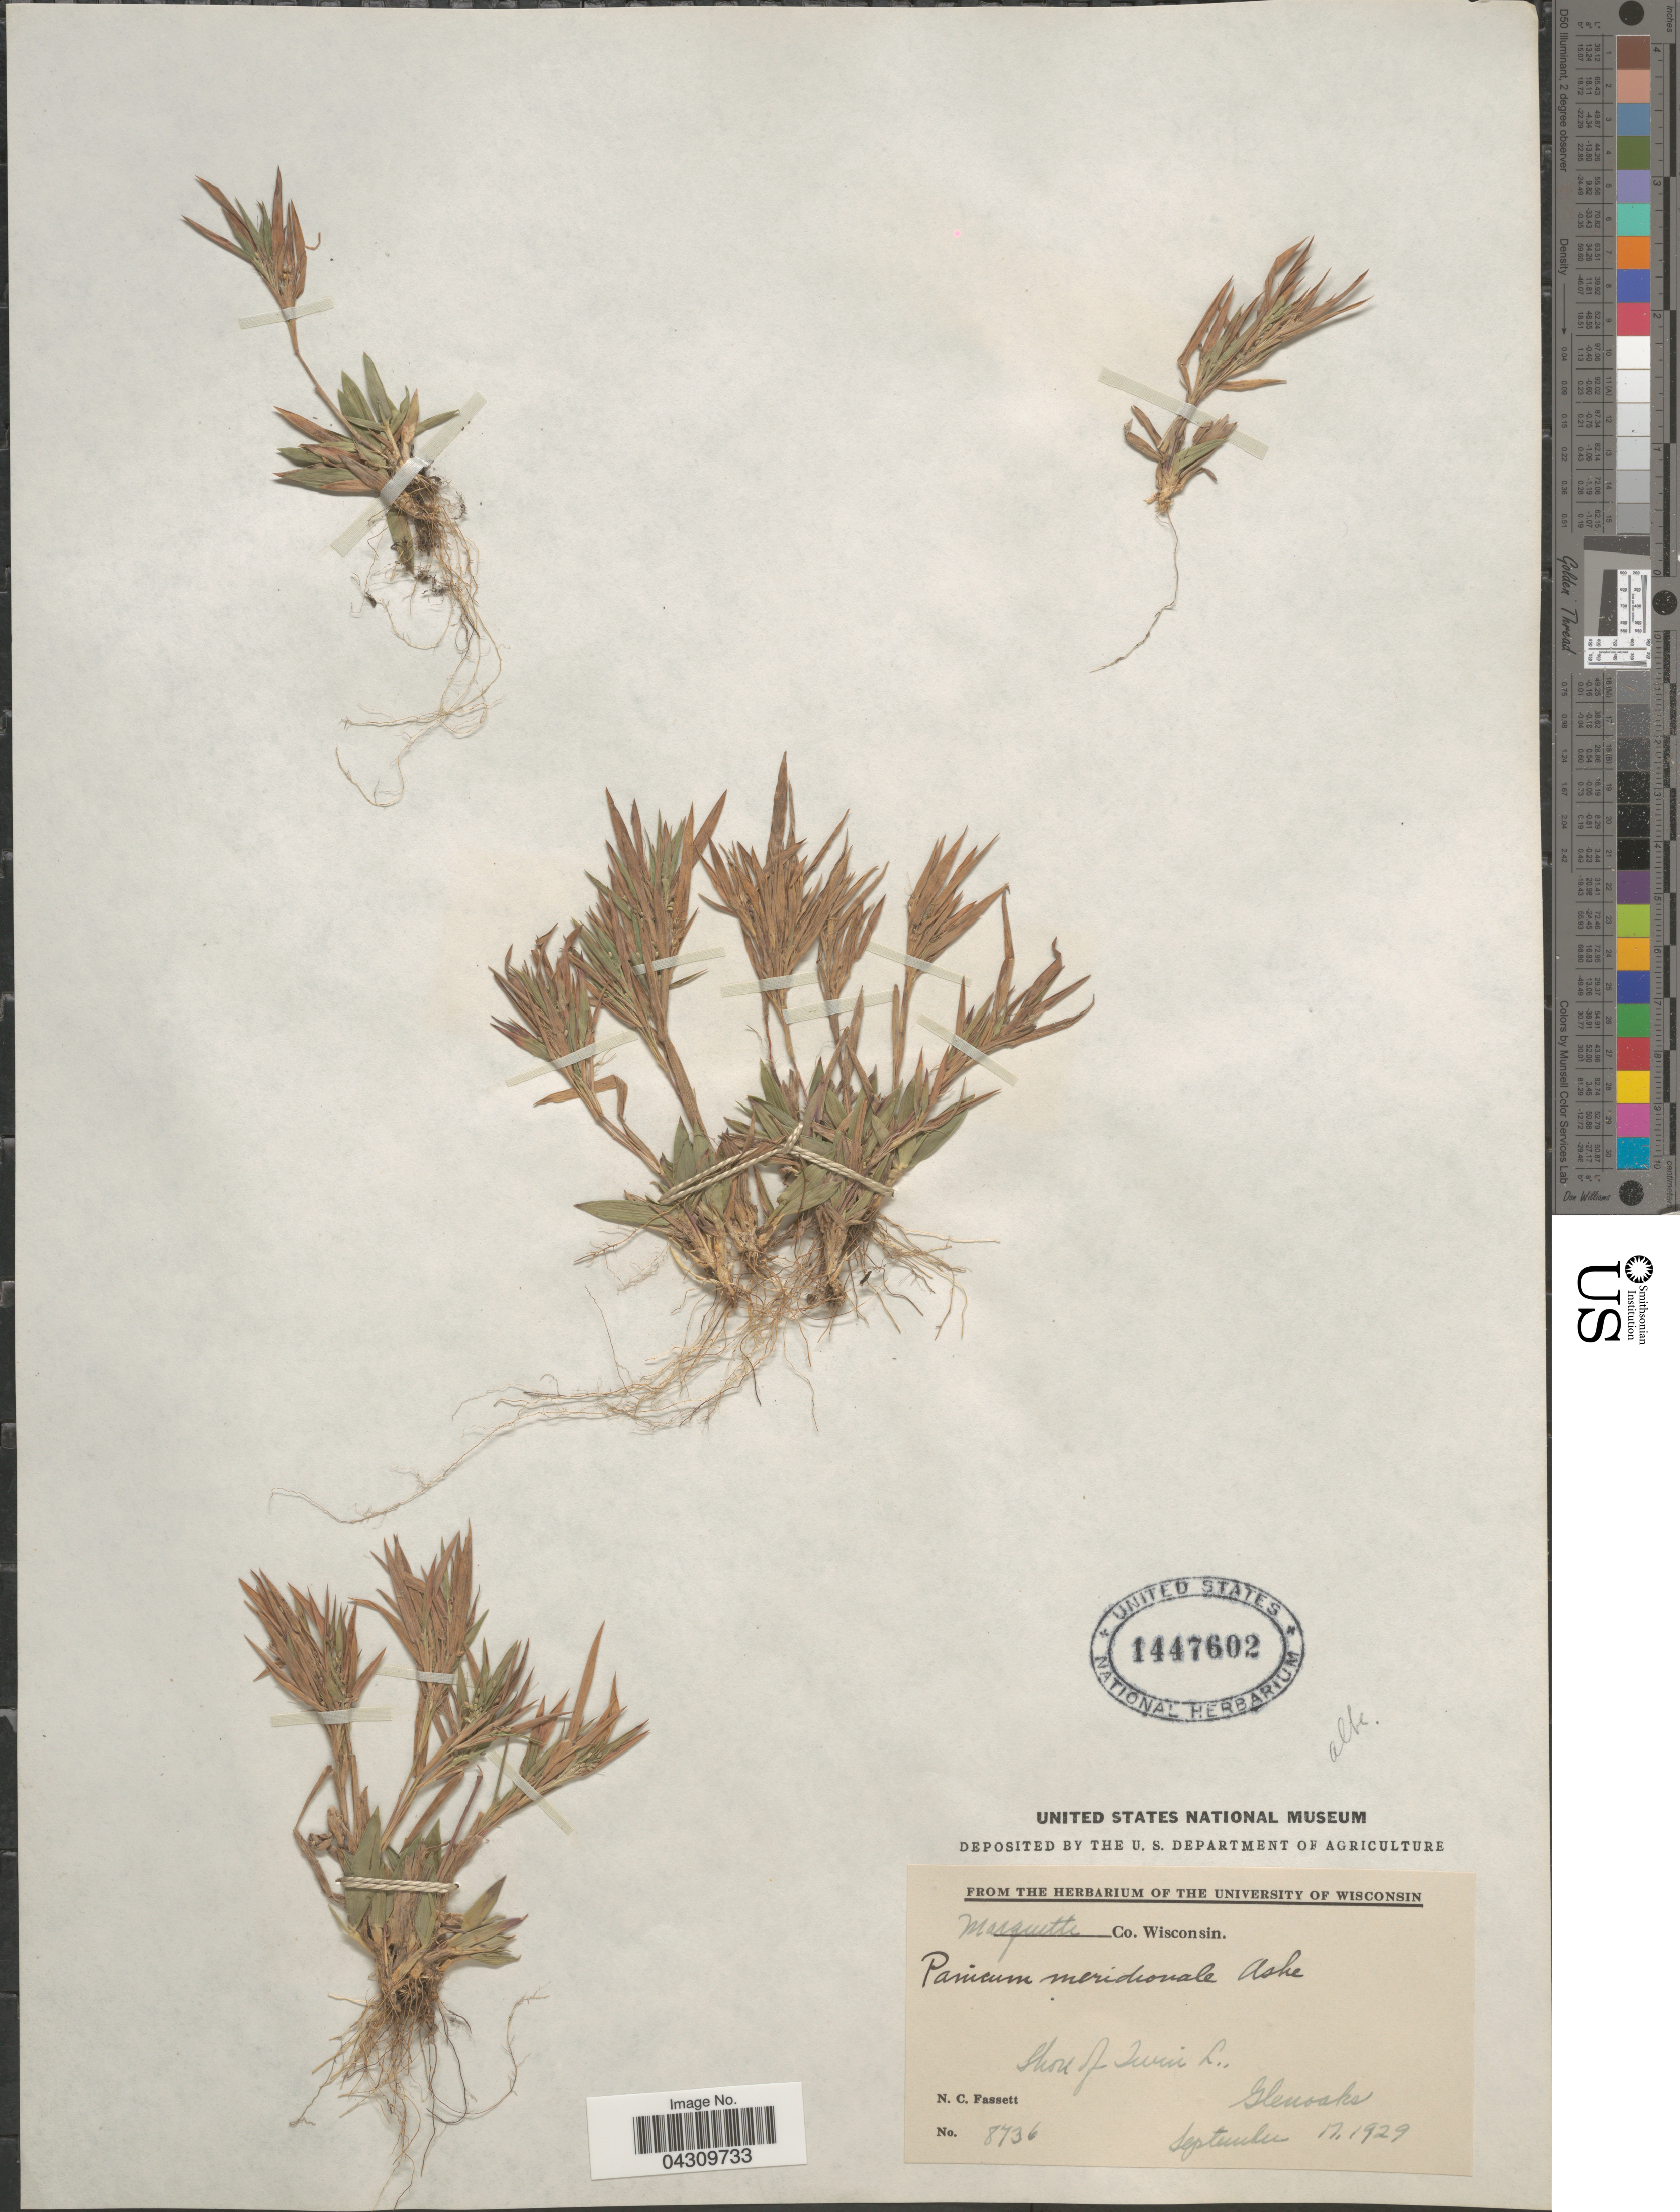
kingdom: Plantae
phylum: Tracheophyta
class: Liliopsida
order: Poales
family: Poaceae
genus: Dichanthelium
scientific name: Dichanthelium acuminatum var. acuminatum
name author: (Sw.) Gould & C.A. Clark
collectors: N. C. Fassett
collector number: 8736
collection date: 1929-09-17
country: United States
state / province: Wisconsin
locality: Marquette Co. Shore of Twin L., Glenoaks.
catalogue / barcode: US 1447602